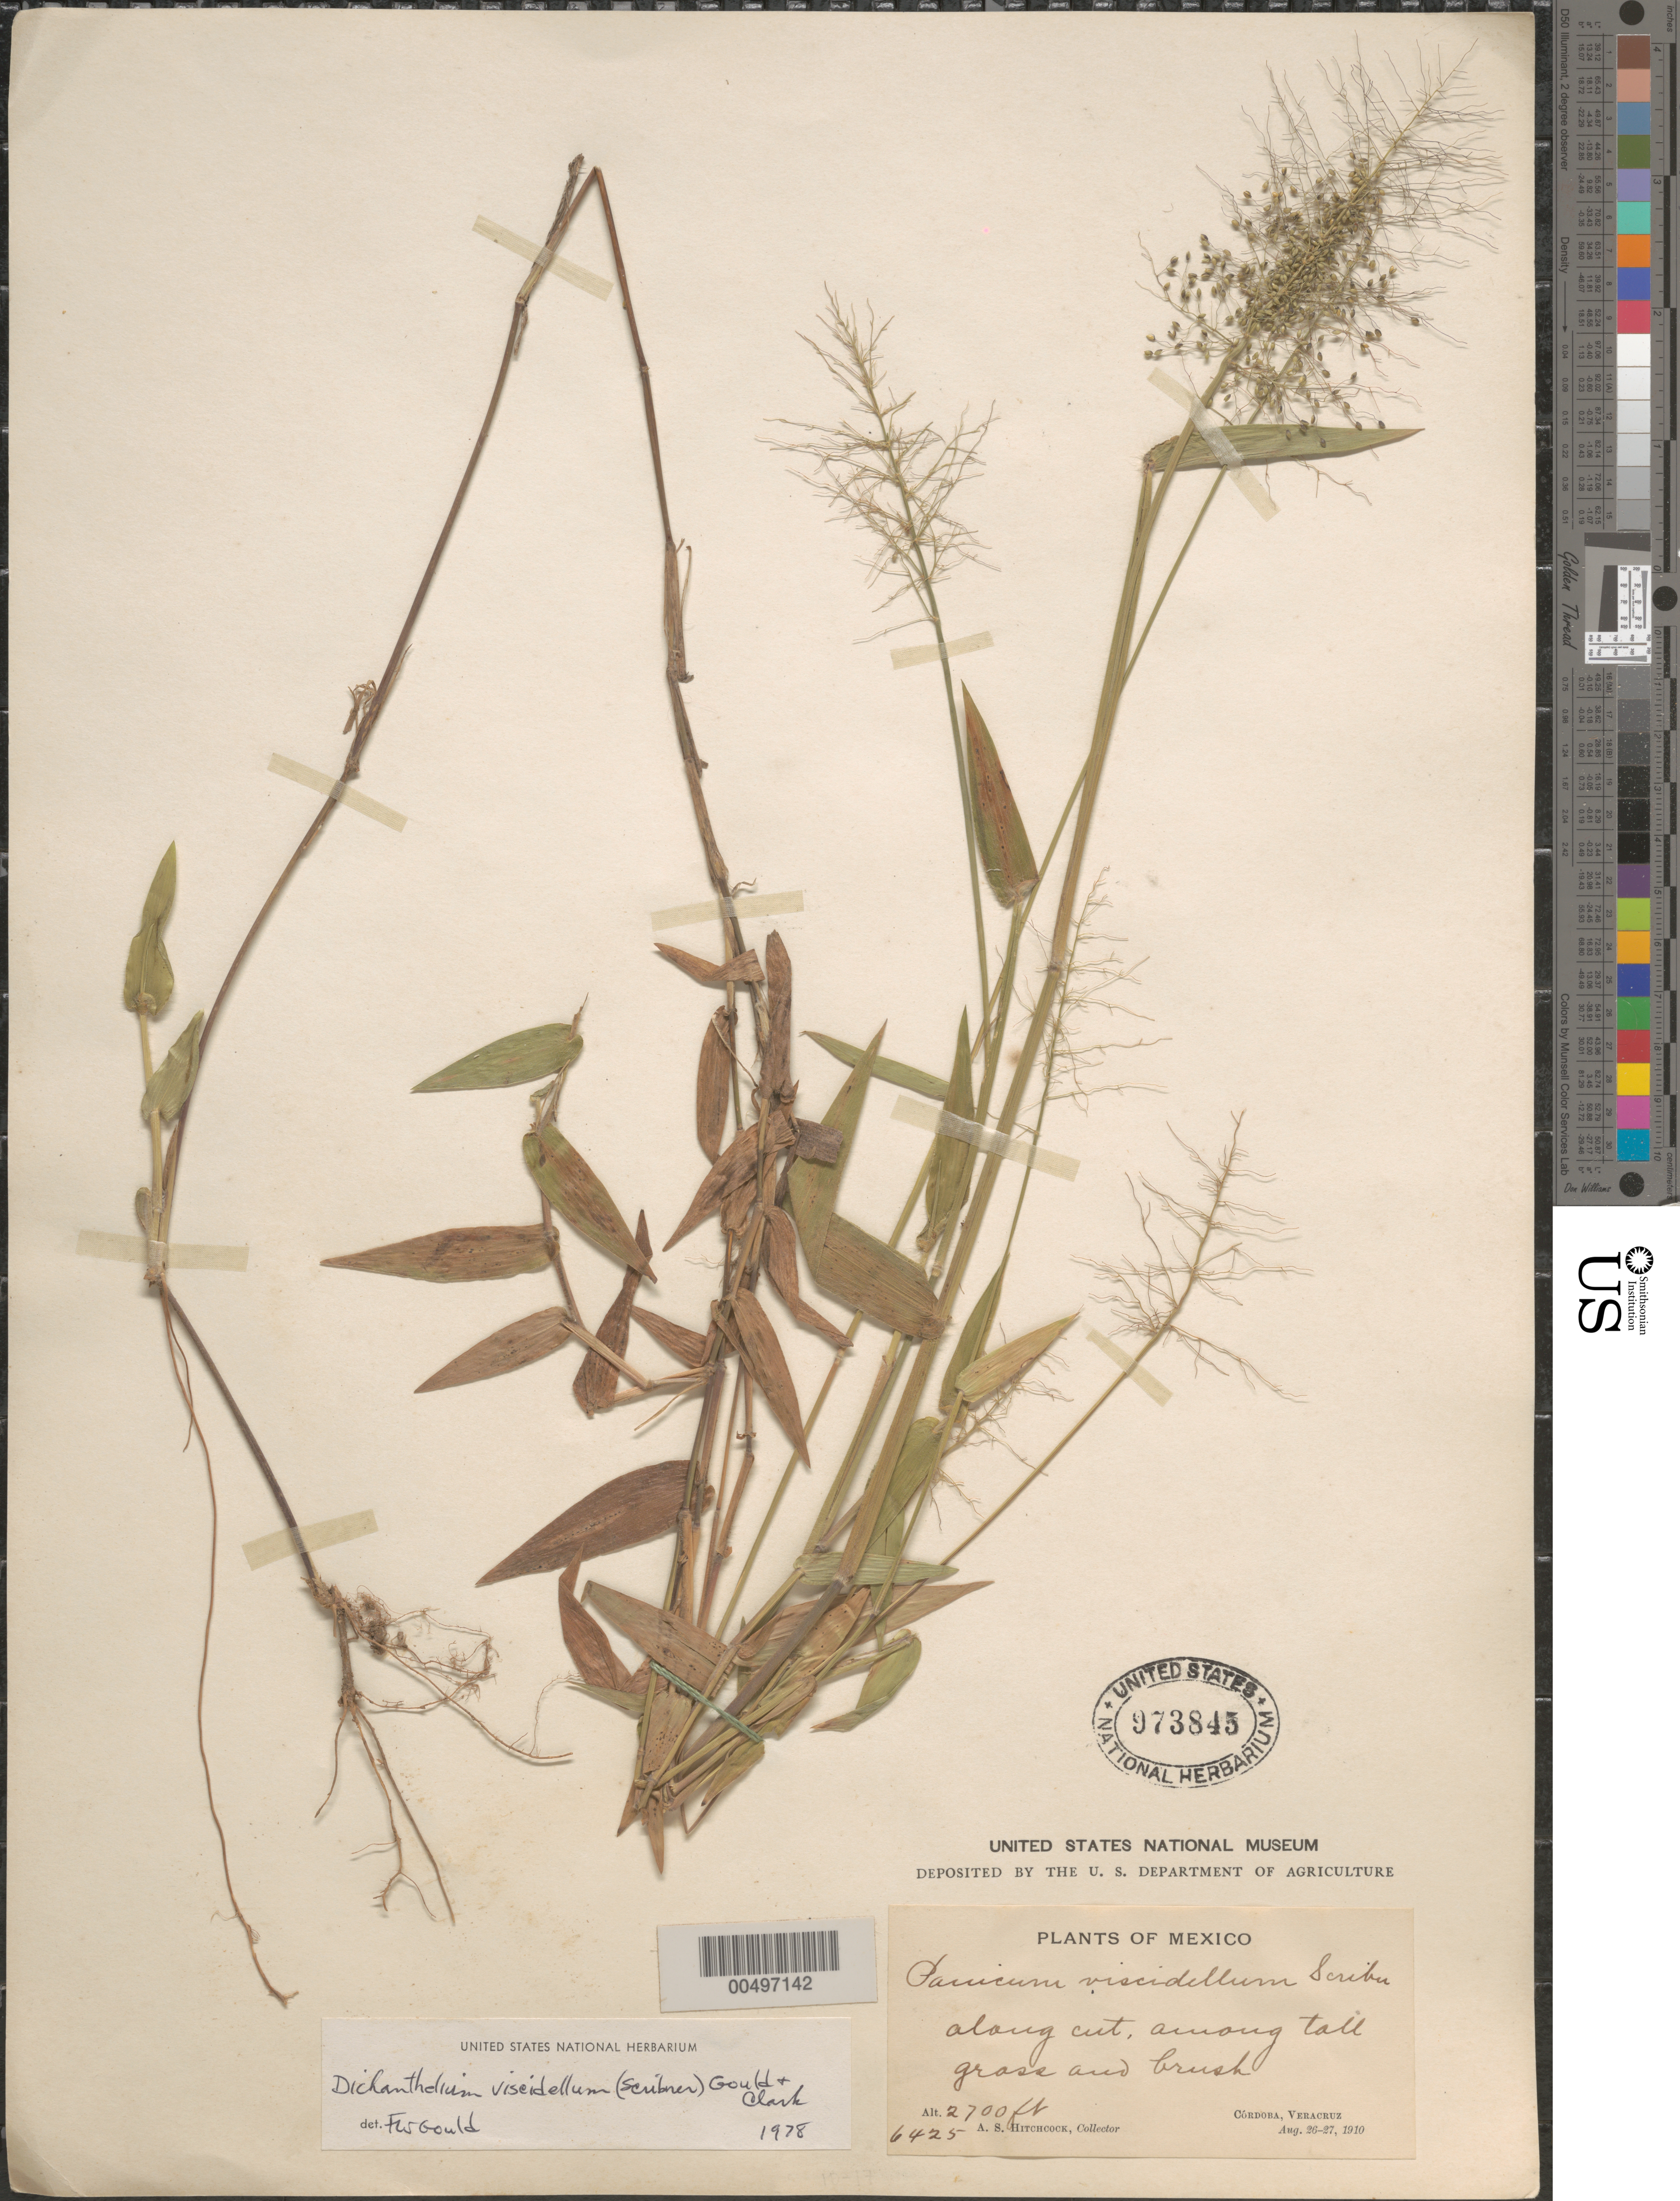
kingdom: Plantae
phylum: Tracheophyta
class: Liliopsida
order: Poales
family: Poaceae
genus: Dichanthelium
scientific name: Dichanthelium viscidellum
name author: (Scribn.) Gould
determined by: Gould, F. W.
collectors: A. S. Hitchcock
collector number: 6425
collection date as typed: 26 Aug 1910 to 27 Aug 1910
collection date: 1910-08-26/1910-08-27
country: Mexico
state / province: Veracruz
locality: Córdoba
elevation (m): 823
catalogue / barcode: US 973845